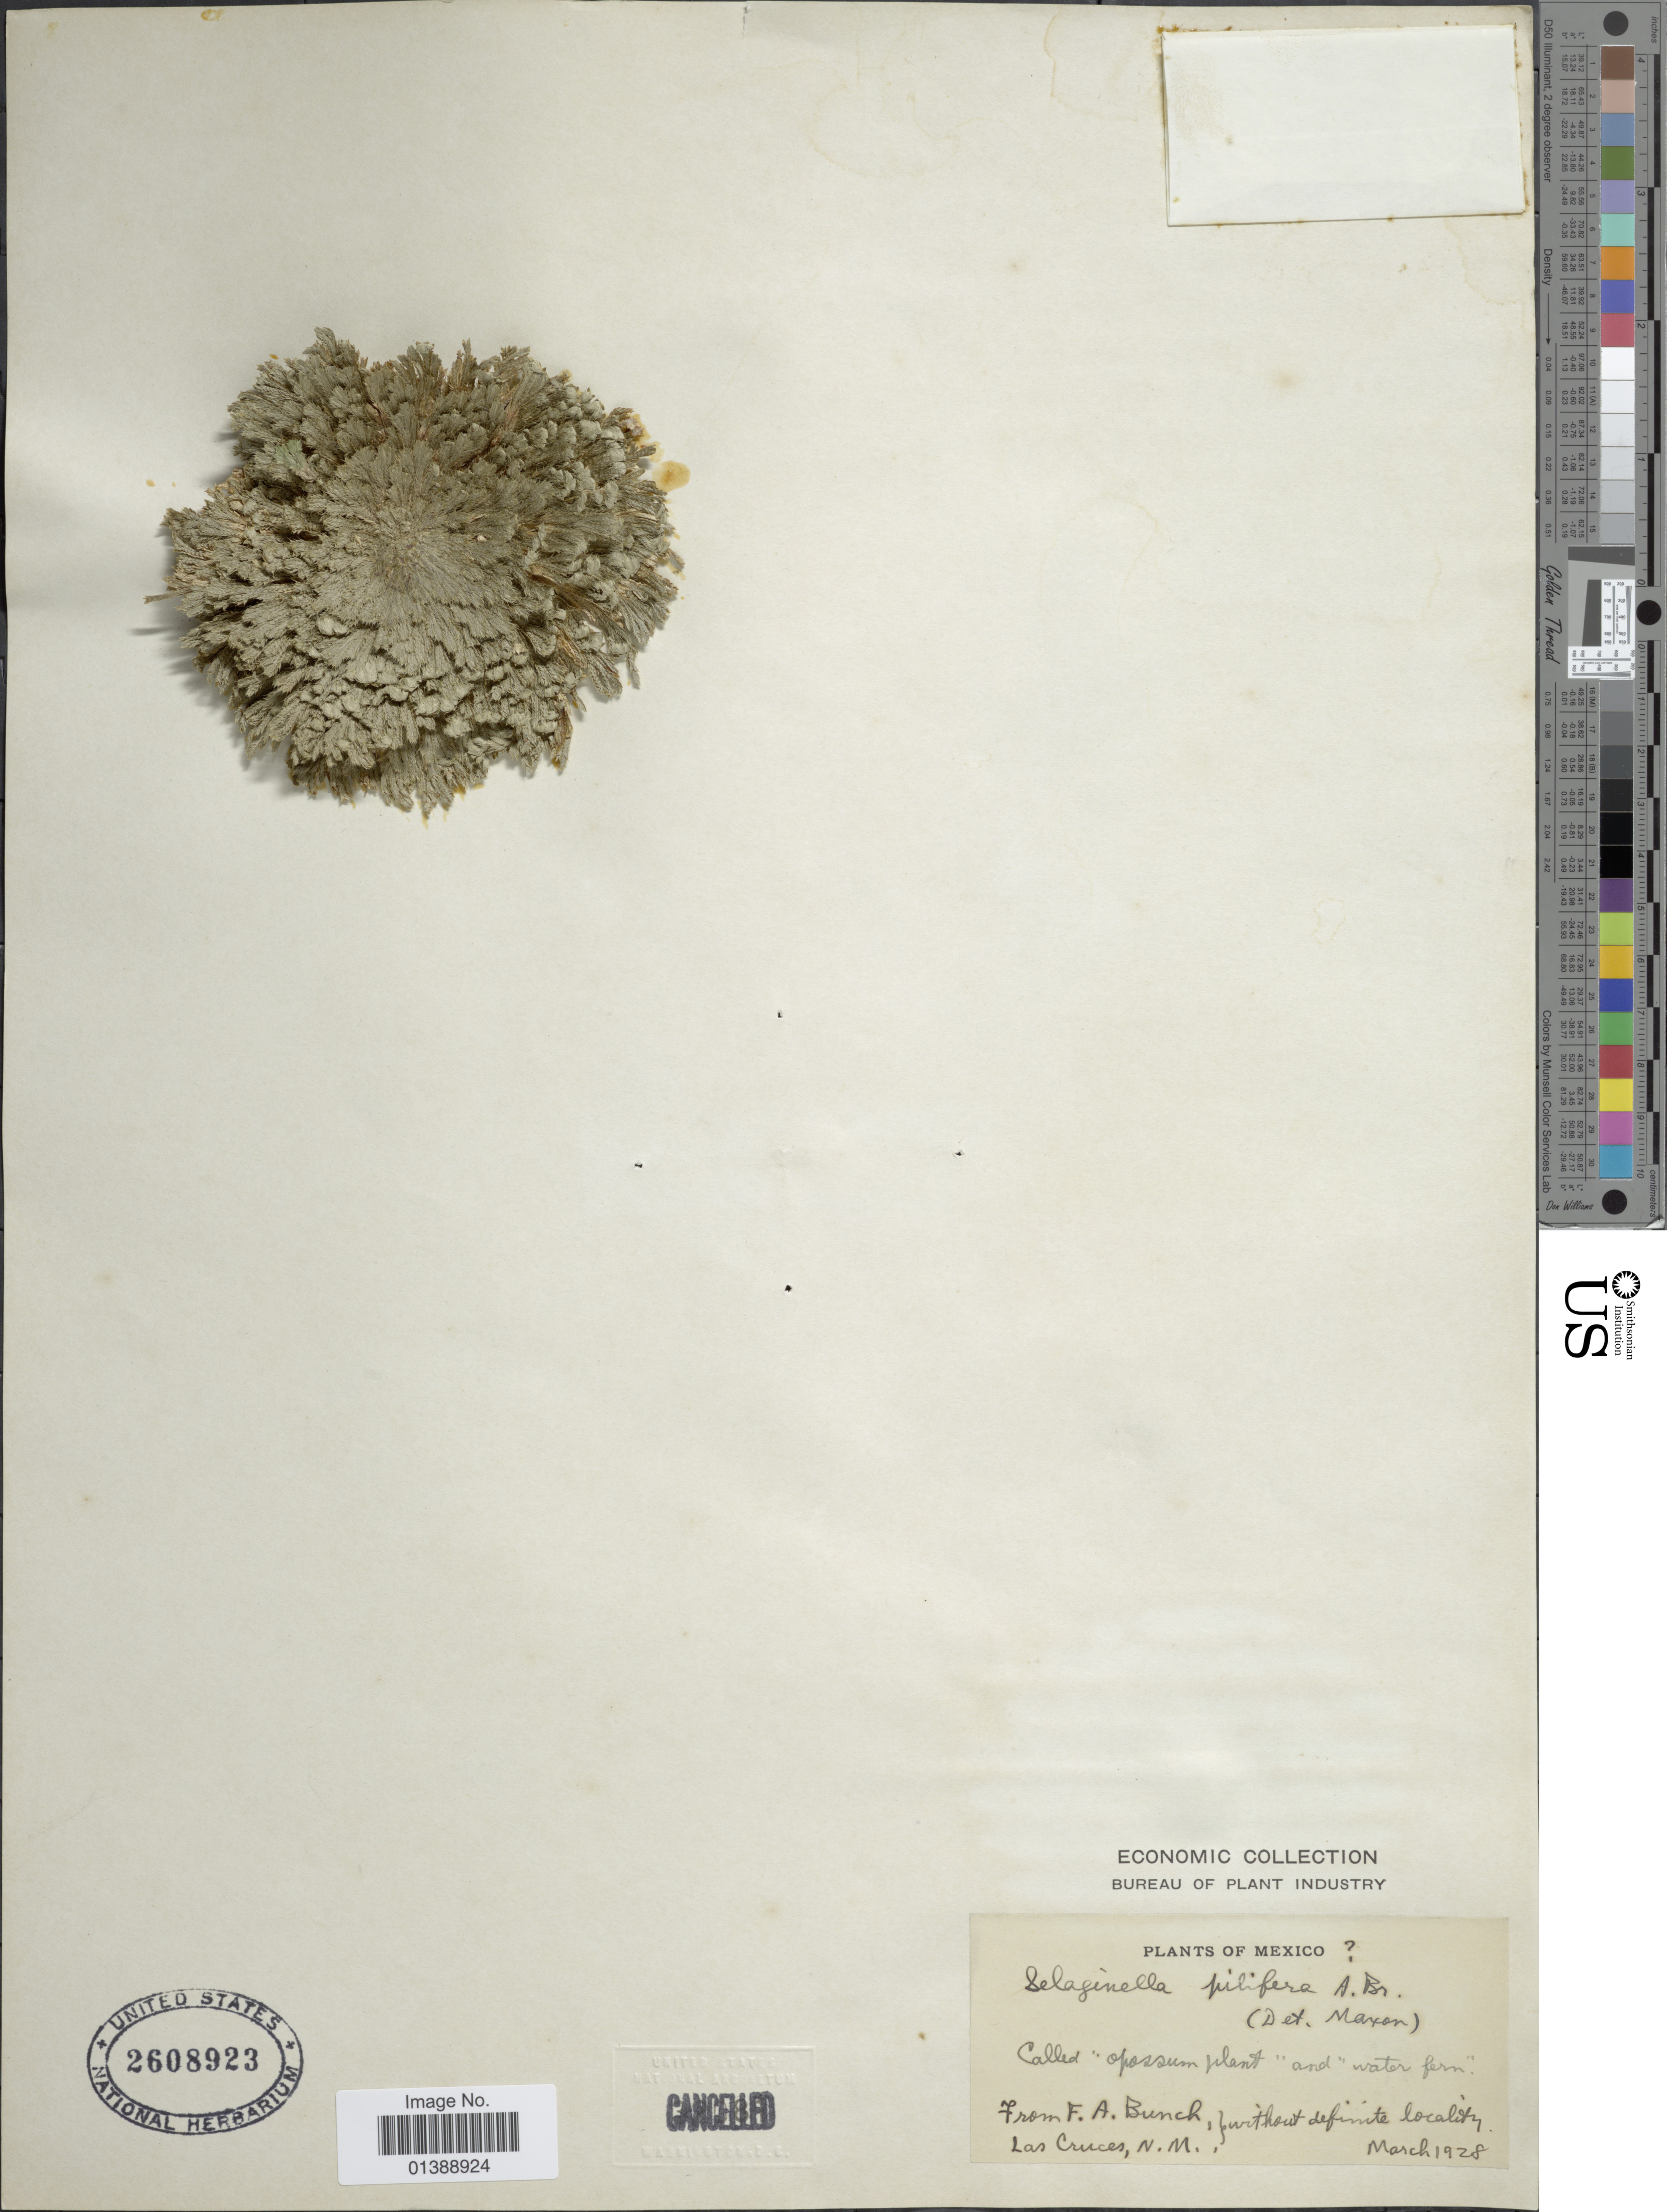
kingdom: Plantae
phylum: Tracheophyta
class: Lycopodiopsida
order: Selaginellales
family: Selaginellaceae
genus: Selaginella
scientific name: Selaginella pilifera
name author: A. Braun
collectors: F. Bunch & Las Cruces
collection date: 1928-03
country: Mexico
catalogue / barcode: US 2608923